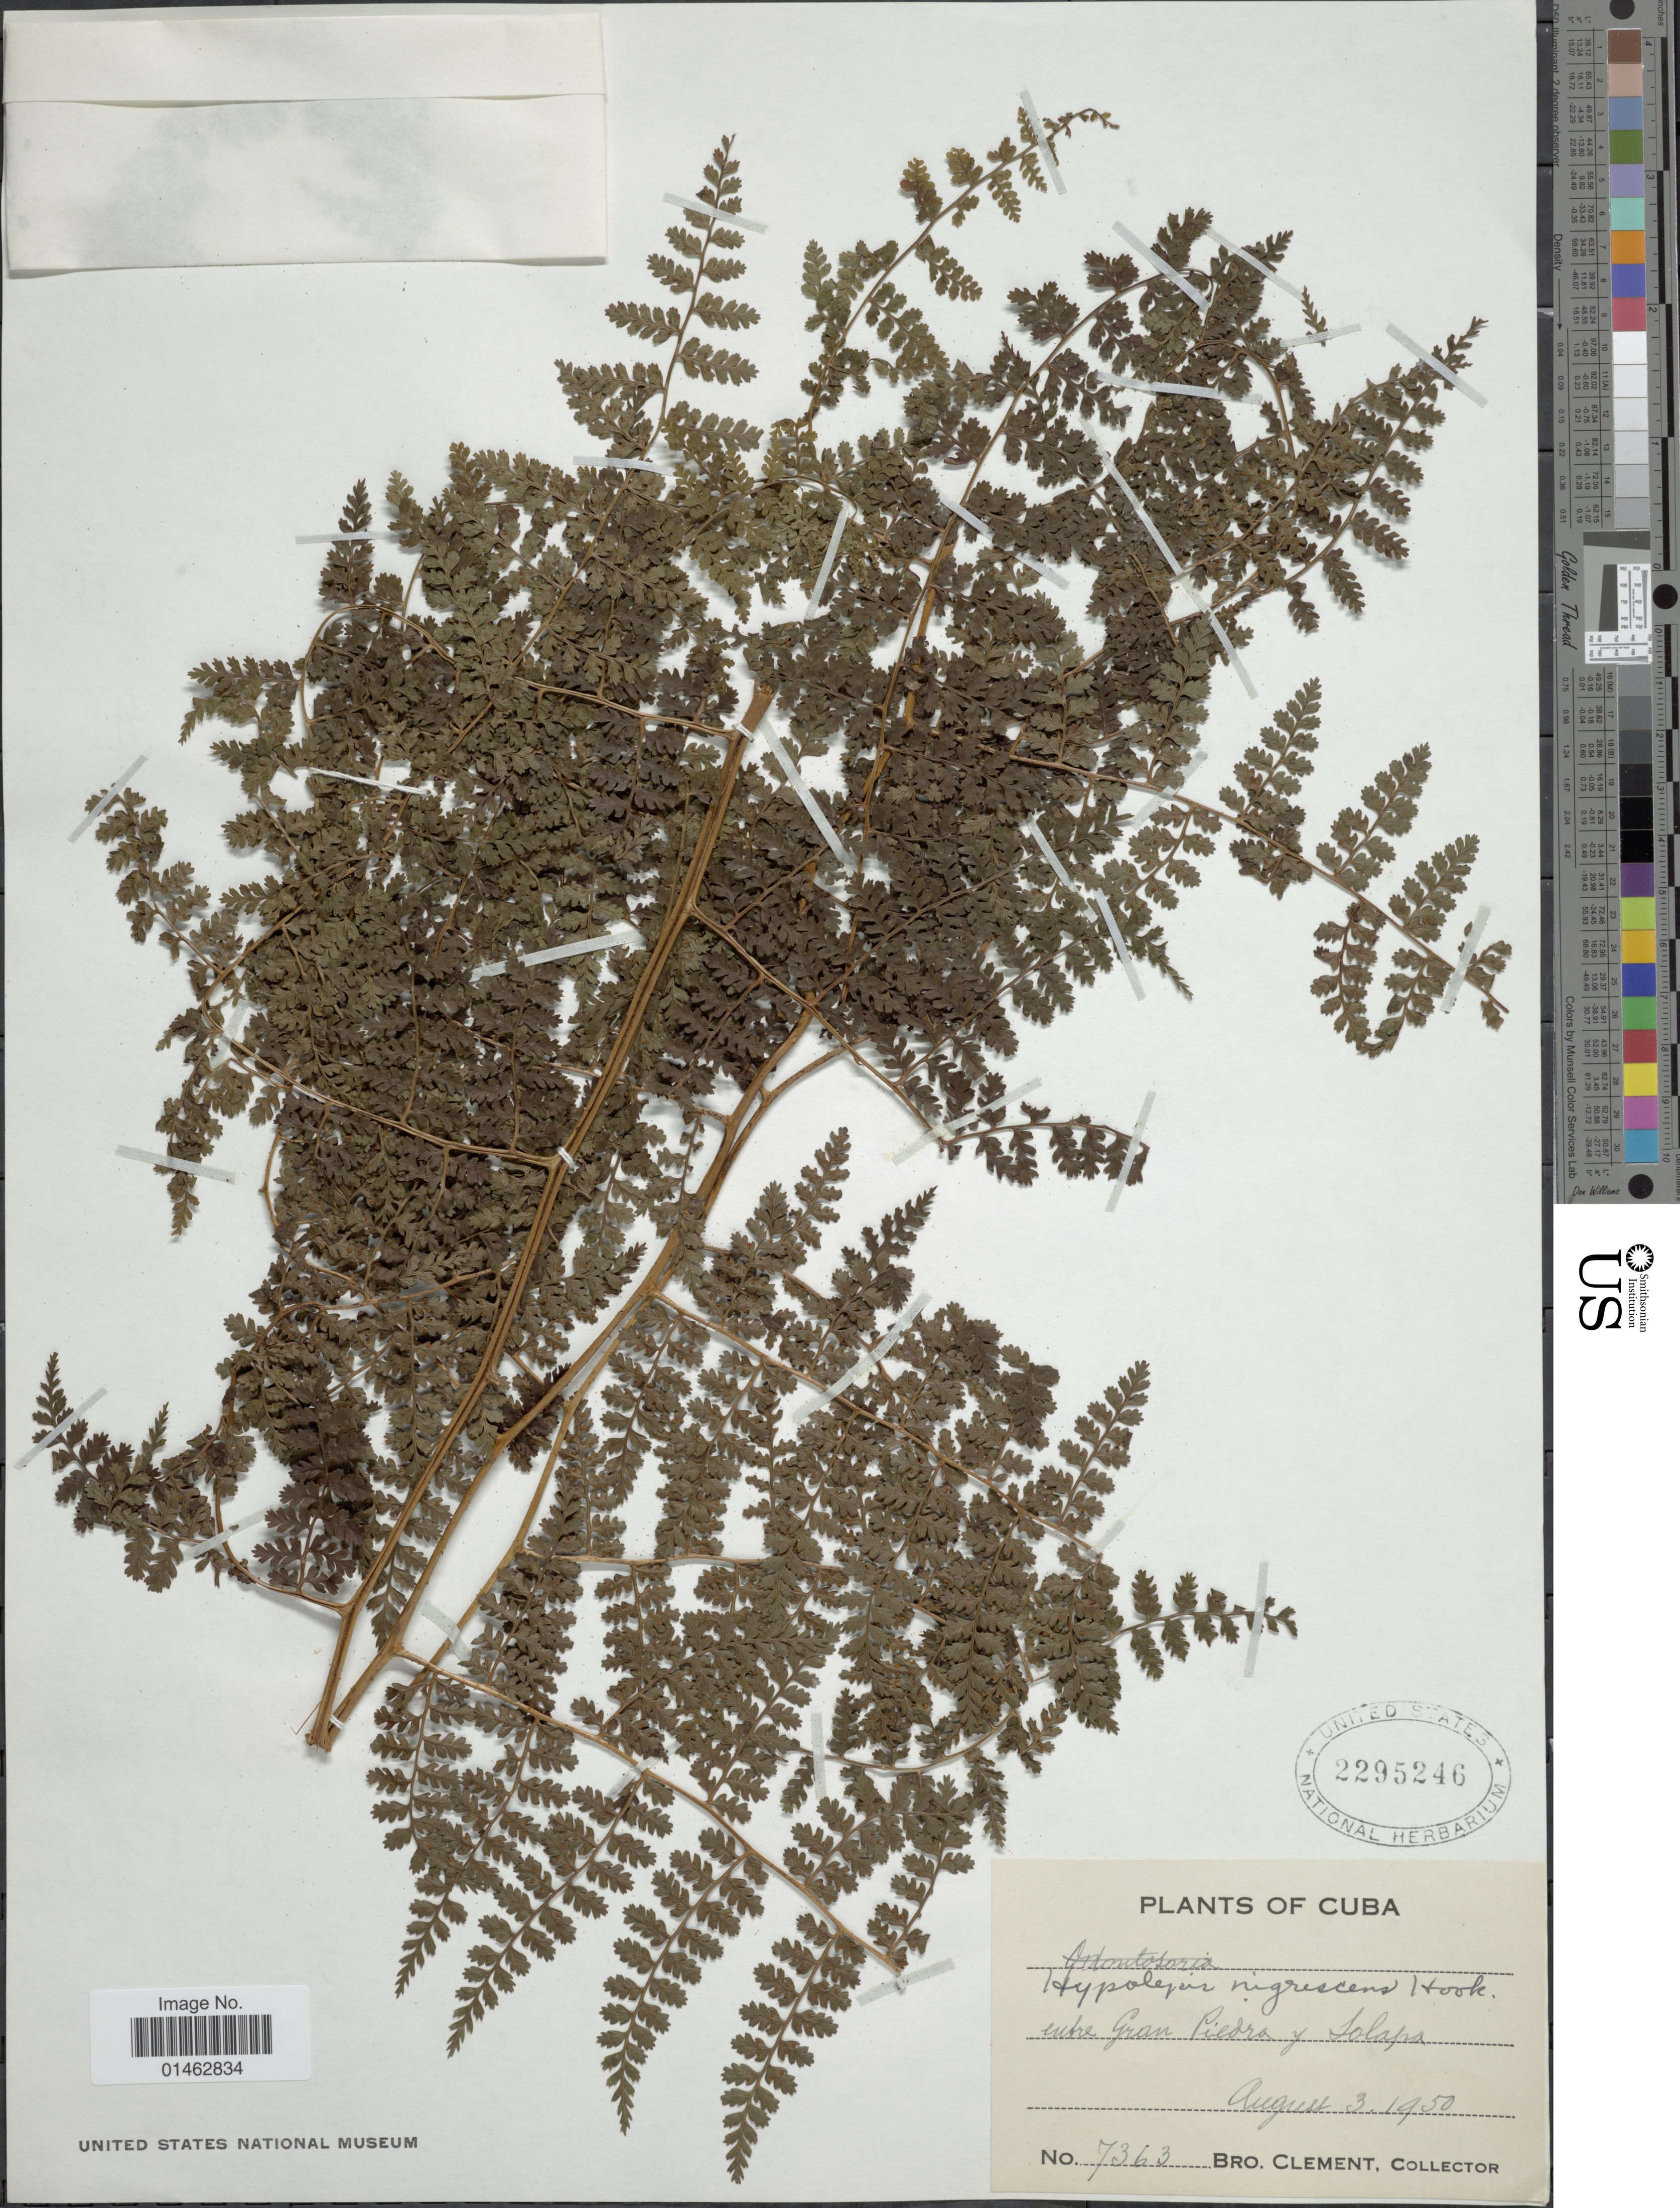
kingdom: Plantae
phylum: Tracheophyta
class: Polypodiopsida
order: Polypodiales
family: Dennstaedtiaceae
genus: Hypolepis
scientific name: Hypolepis nigrescens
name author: Hook.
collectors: B. Clement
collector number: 7363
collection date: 1950-08-03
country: Cuba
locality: Entre Gran Piedra y Solapa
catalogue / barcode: US 2295246